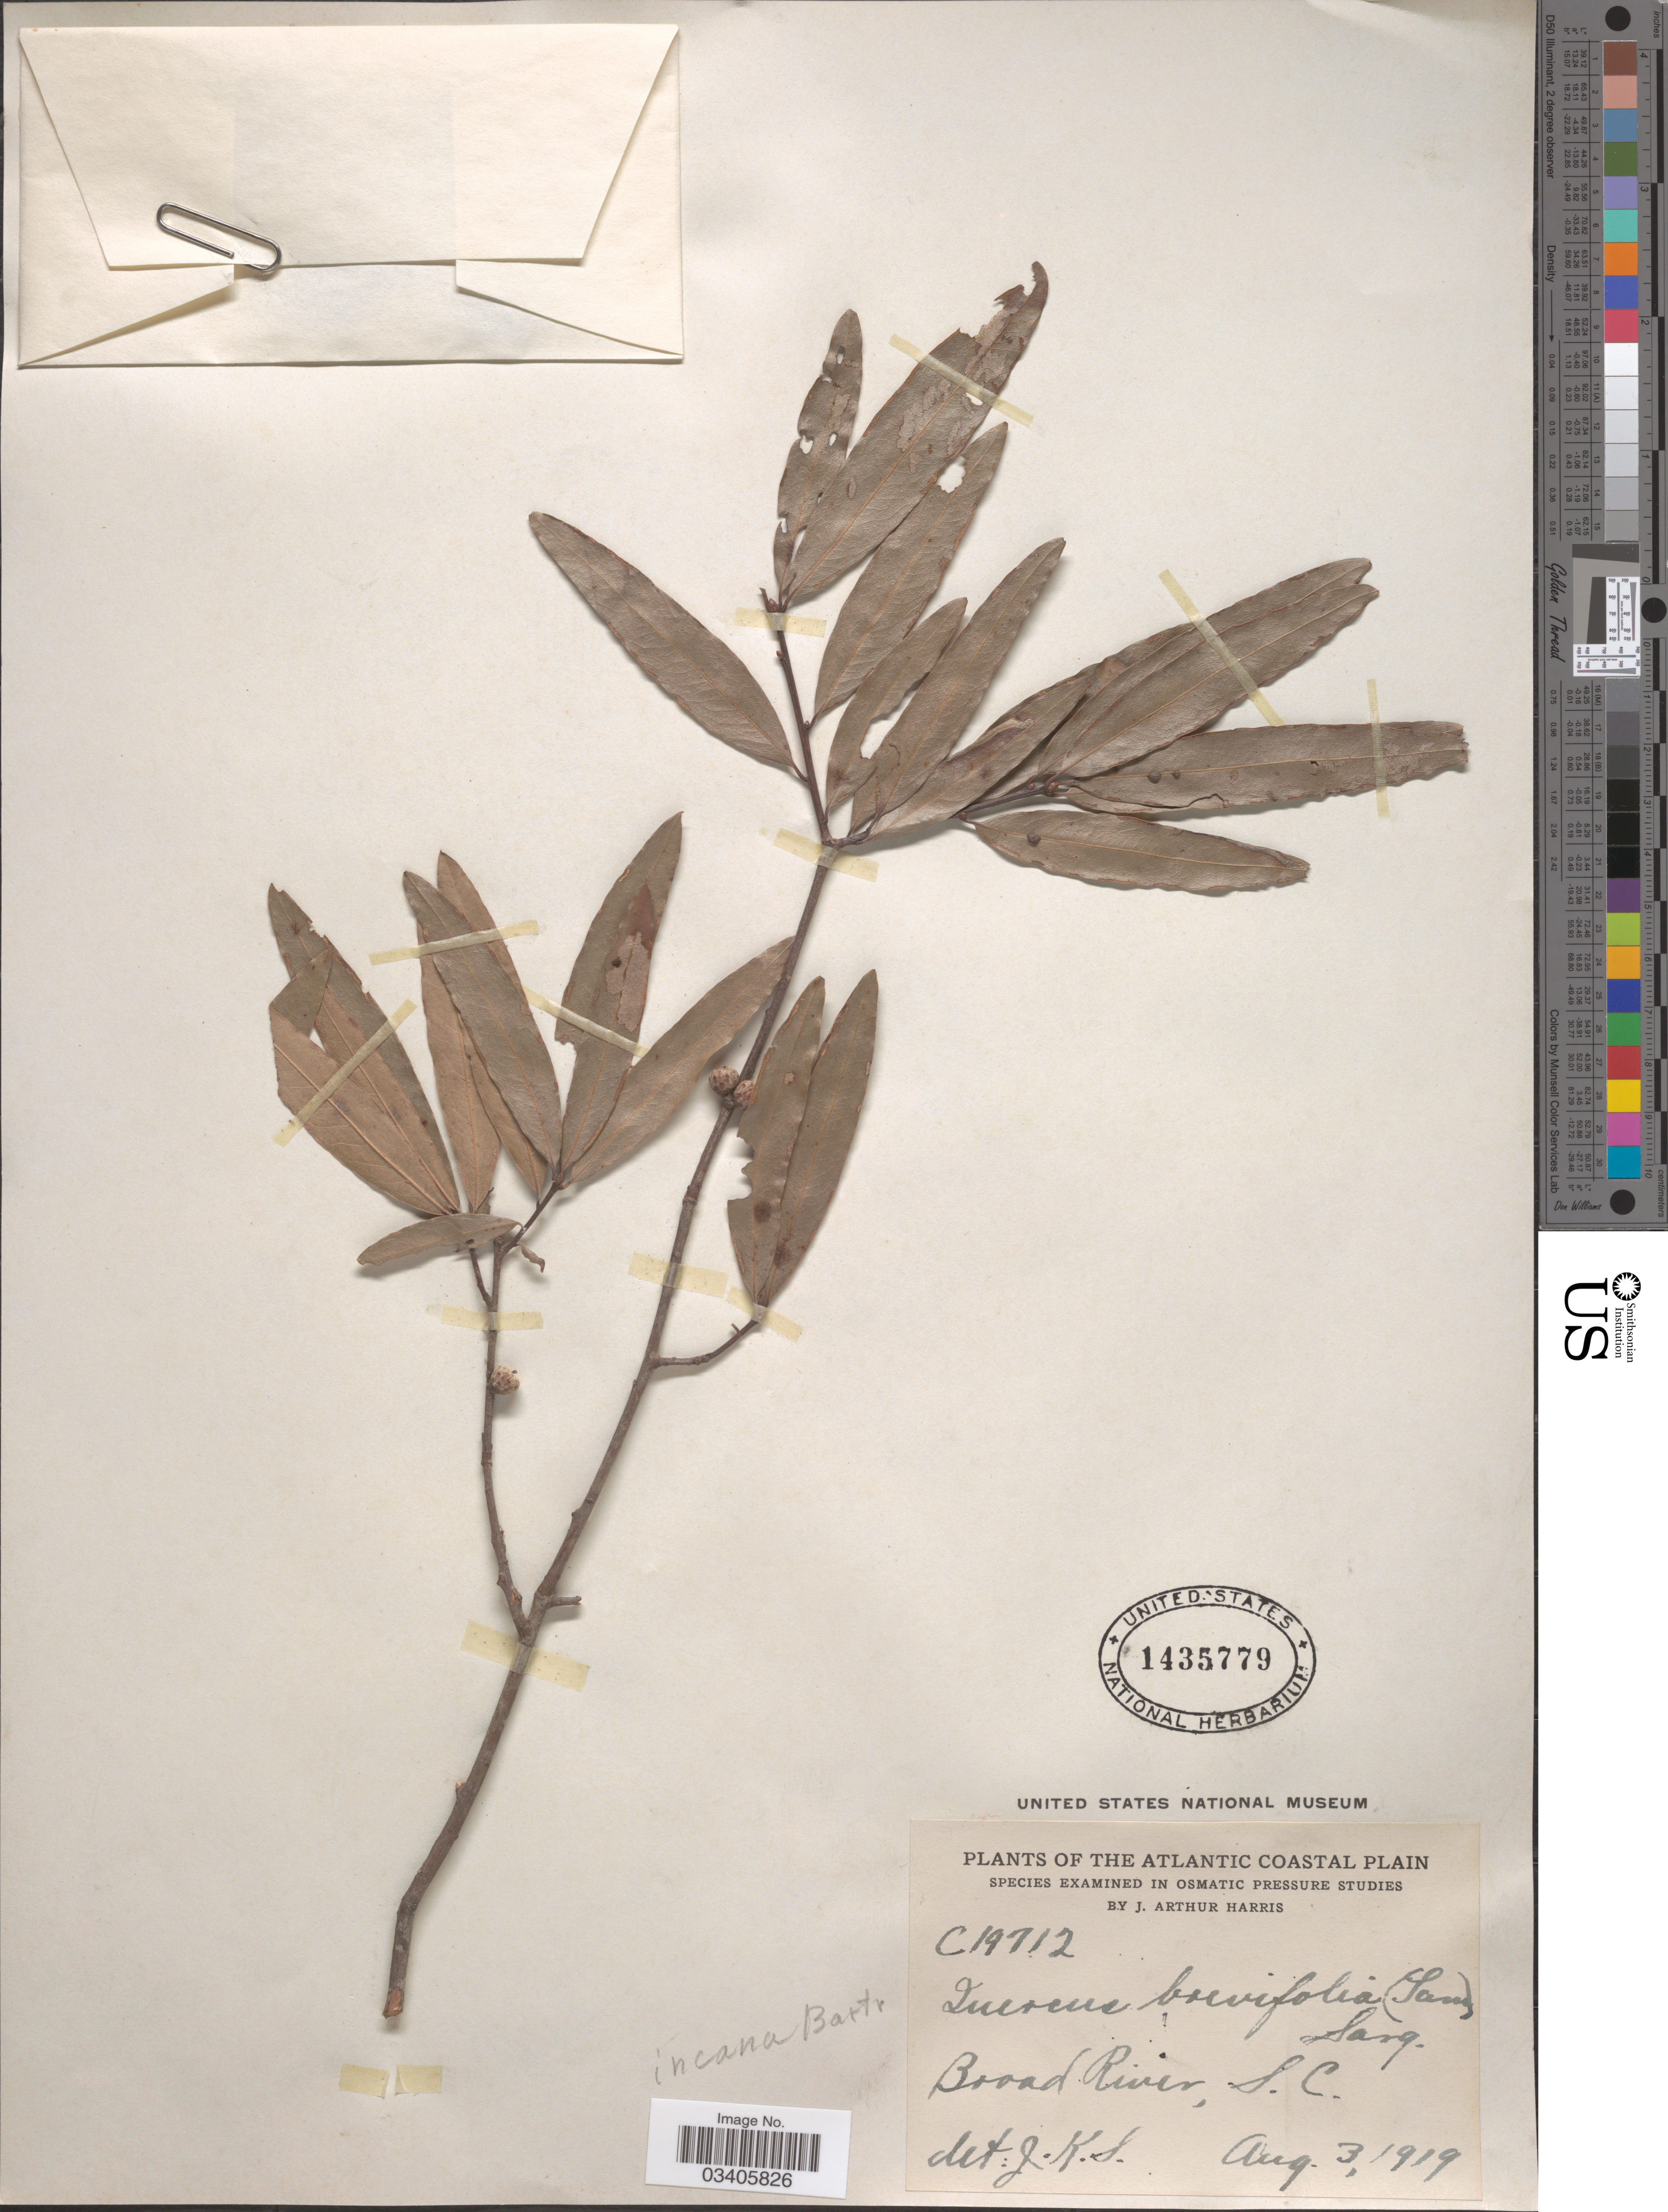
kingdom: Plantae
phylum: Tracheophyta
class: Magnoliopsida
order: Fagales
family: Fagaceae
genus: Quercus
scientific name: Quercus incana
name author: W. Bartram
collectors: J. A. Harris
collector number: C19712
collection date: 1919-08-03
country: United States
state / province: South Carolina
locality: The Atlantic Coastal Plain. Broad River.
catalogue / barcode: US 1435779